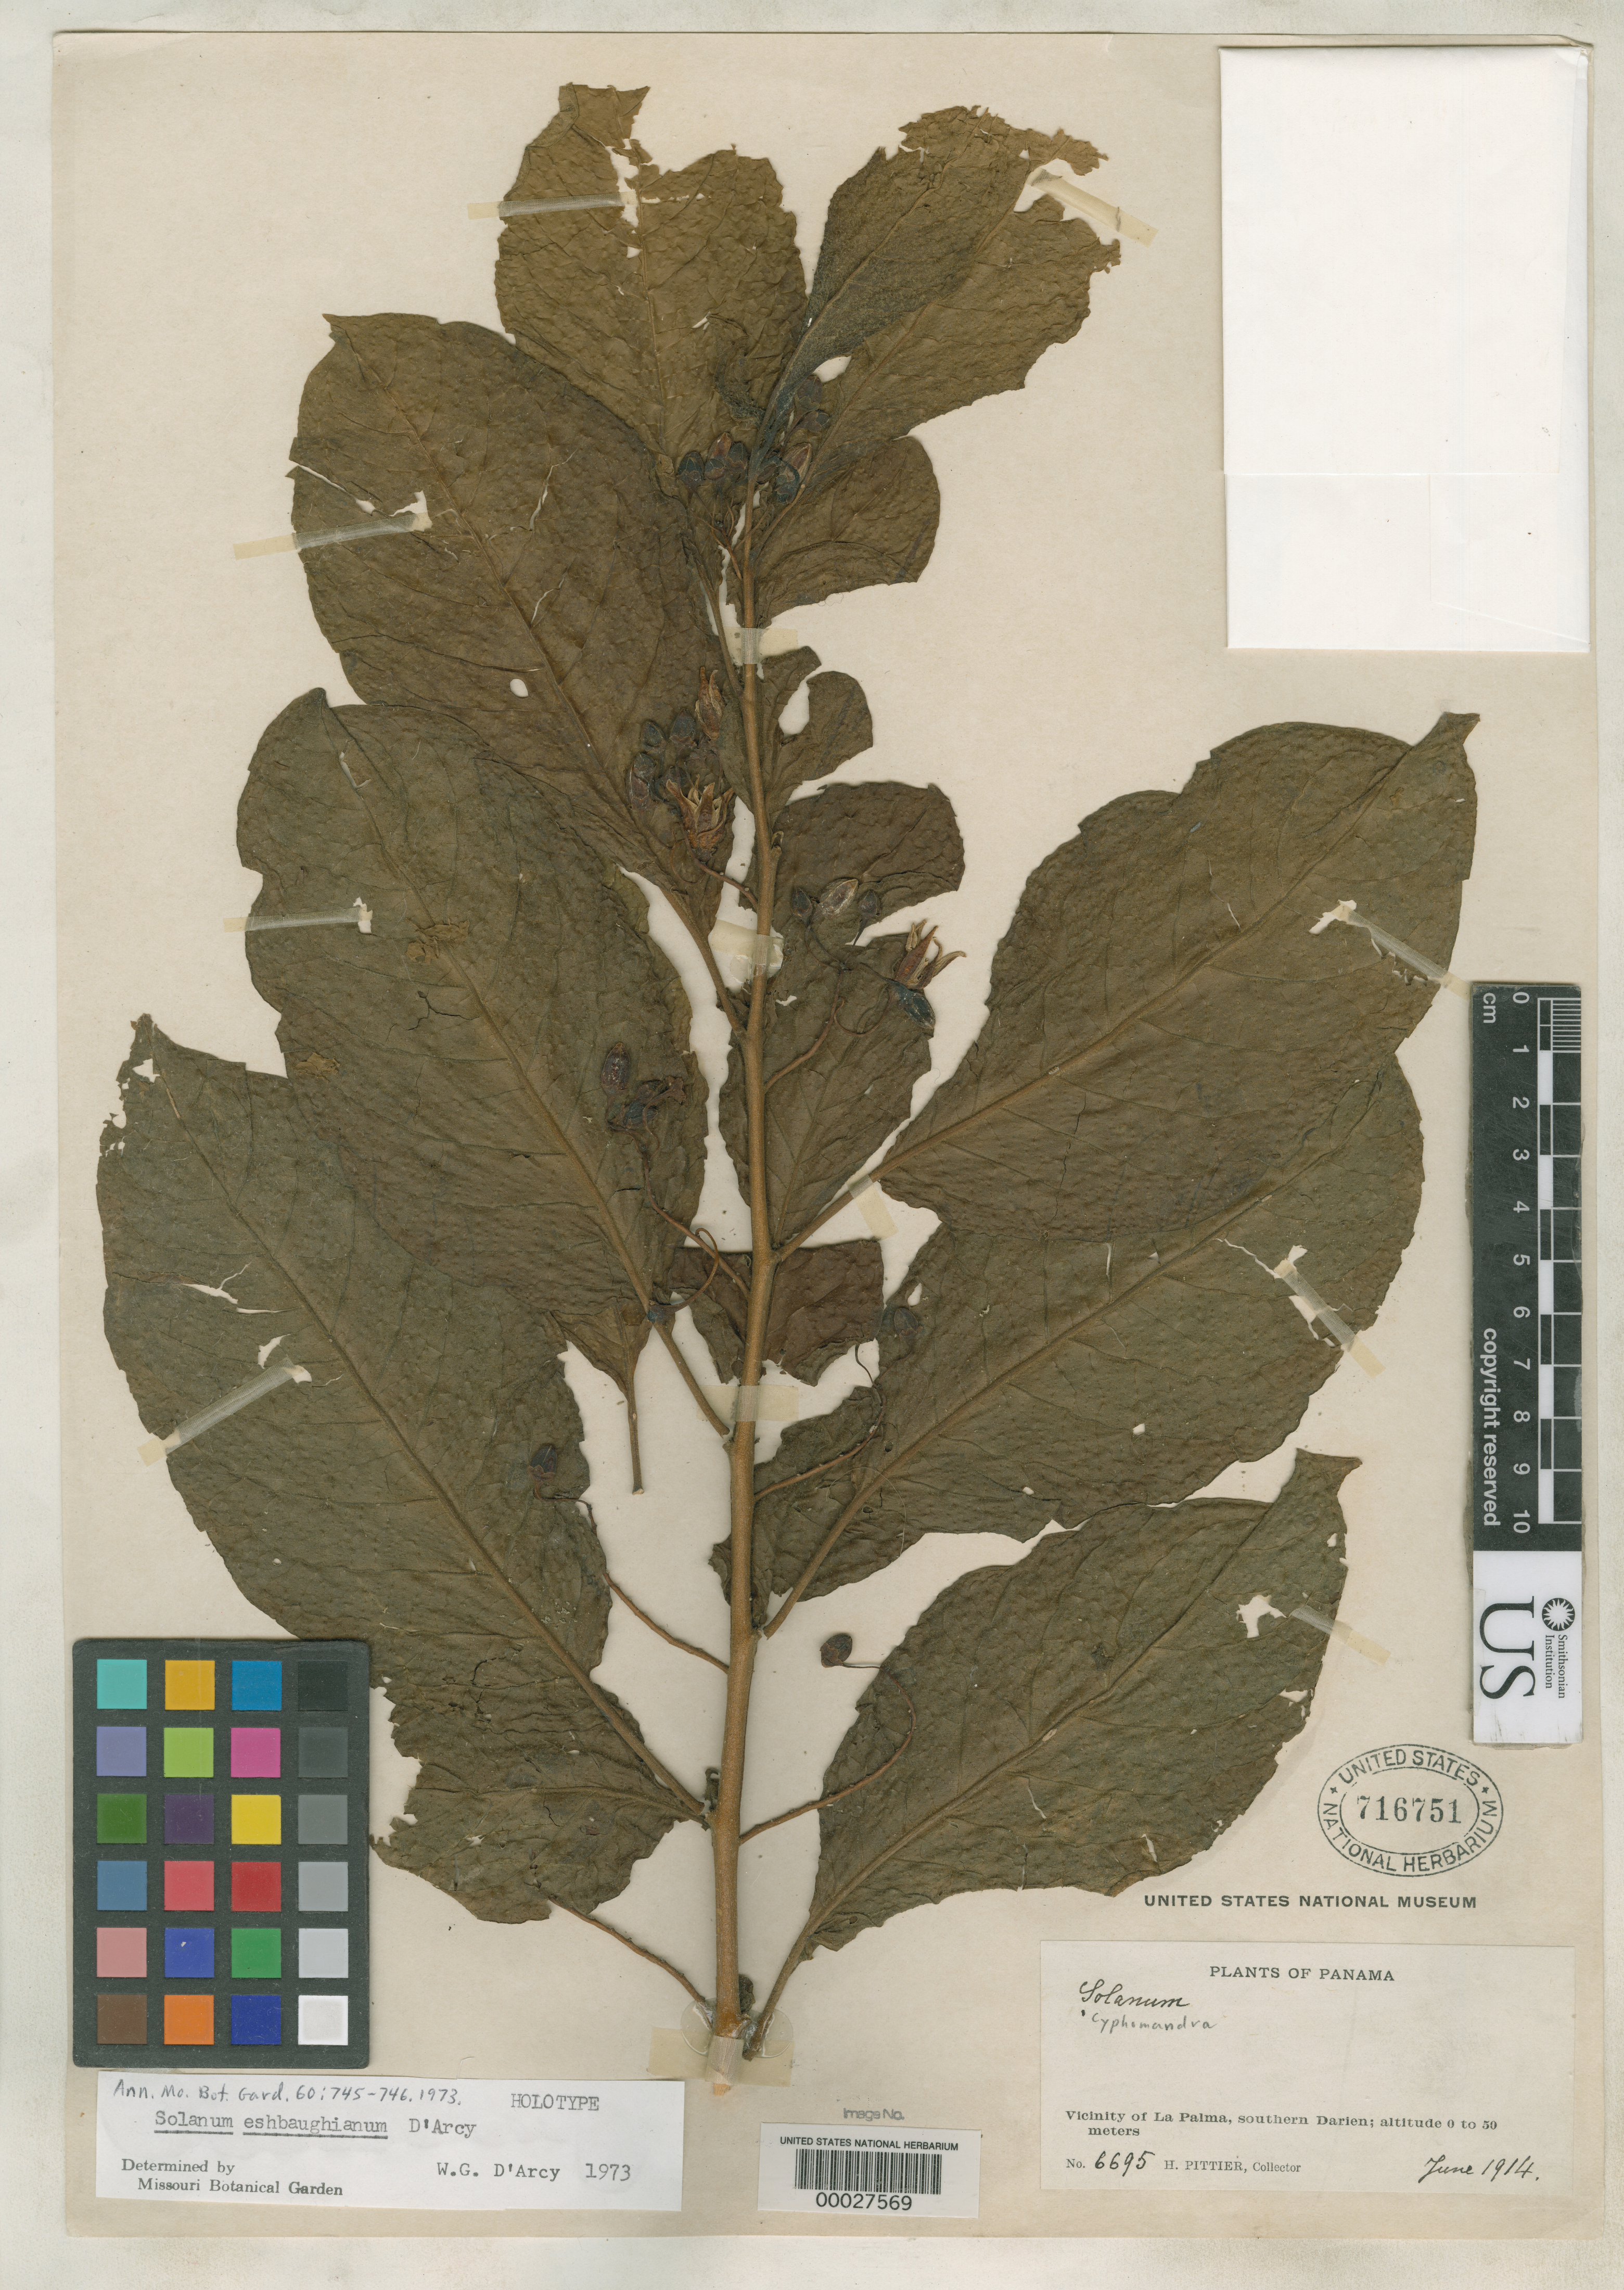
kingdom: Plantae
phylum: Tracheophyta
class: Magnoliopsida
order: Solanales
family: Solanaceae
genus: Solanum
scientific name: Solanum eshbaughianum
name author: D'Arcy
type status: Holotype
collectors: H. F. Pittier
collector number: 6695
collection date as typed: Jun 1914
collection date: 1914-06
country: Panama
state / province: Darién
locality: Vicinity of La Palma, southern Darien.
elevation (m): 0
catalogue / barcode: US 716751